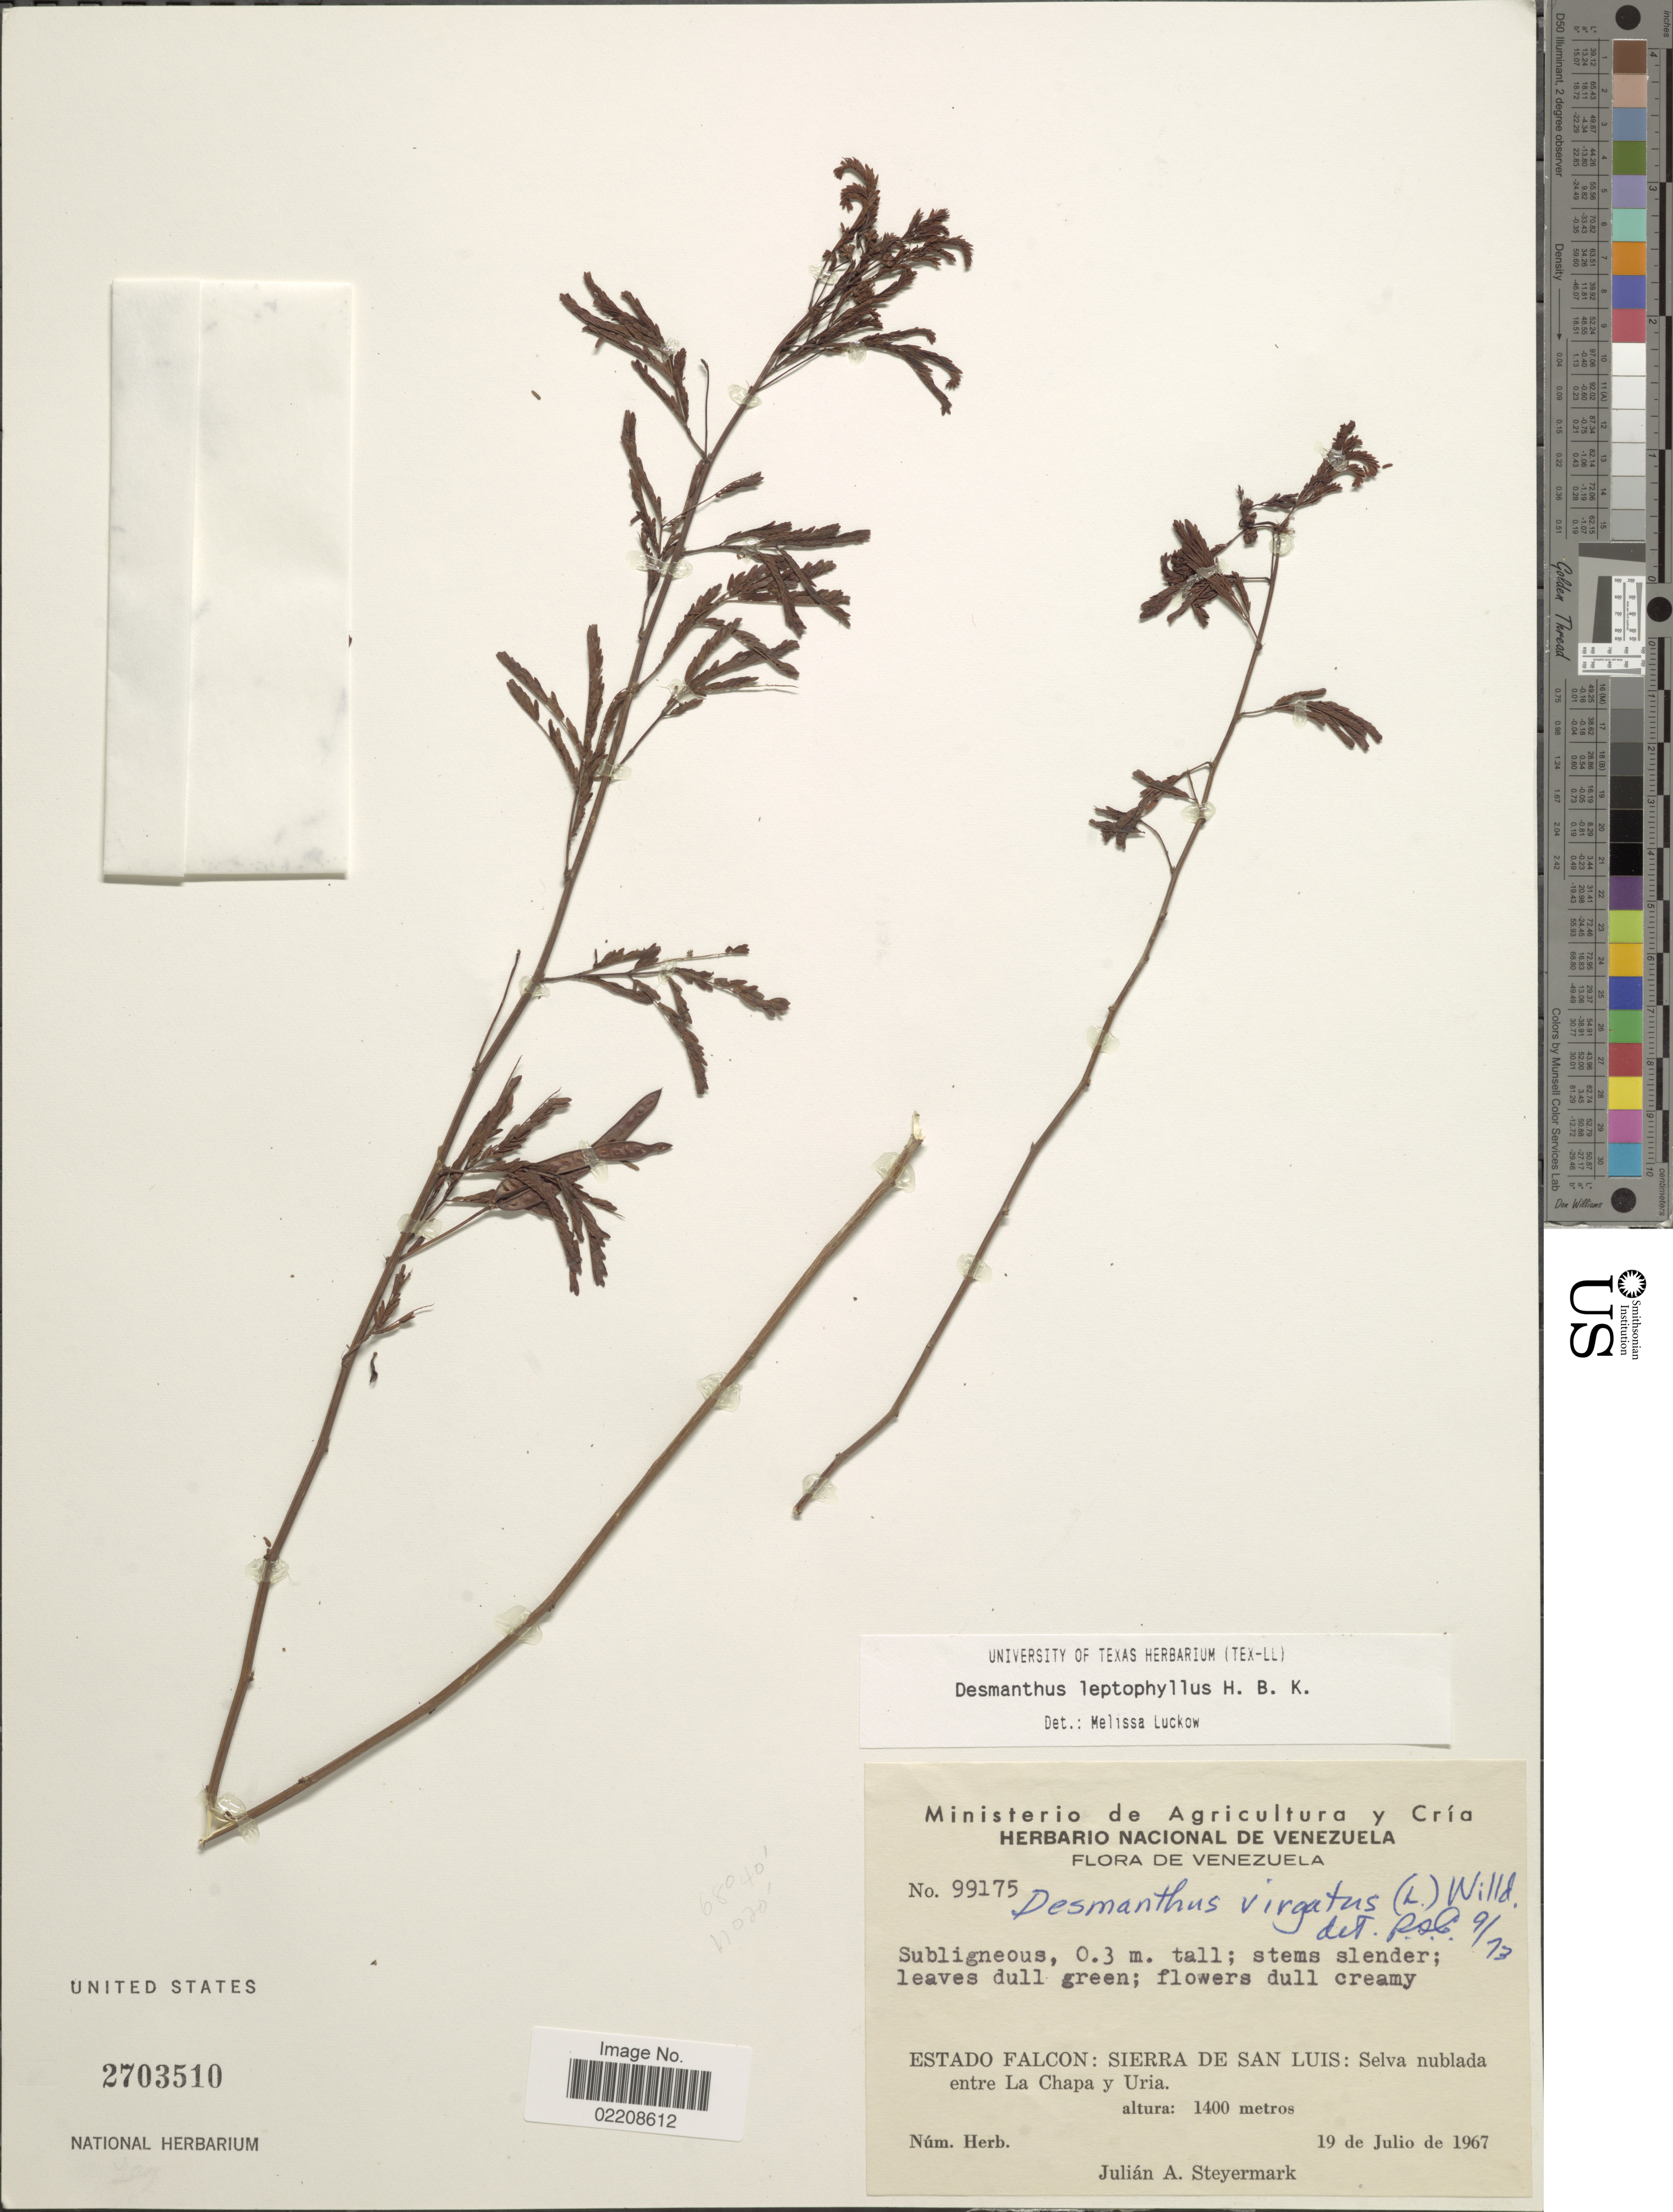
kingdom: Plantae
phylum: Tracheophyta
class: Magnoliopsida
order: Fabales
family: Fabaceae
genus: Desmanthus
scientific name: Desmanthus leptophyllus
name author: Kunth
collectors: J. Steyermark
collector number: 99175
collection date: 1967-07-19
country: Venezuela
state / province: Falcón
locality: Estado Falcon: Sierra de San Luis: Selva nublada entre La Chapa y Uria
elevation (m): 1400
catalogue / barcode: US 2703510